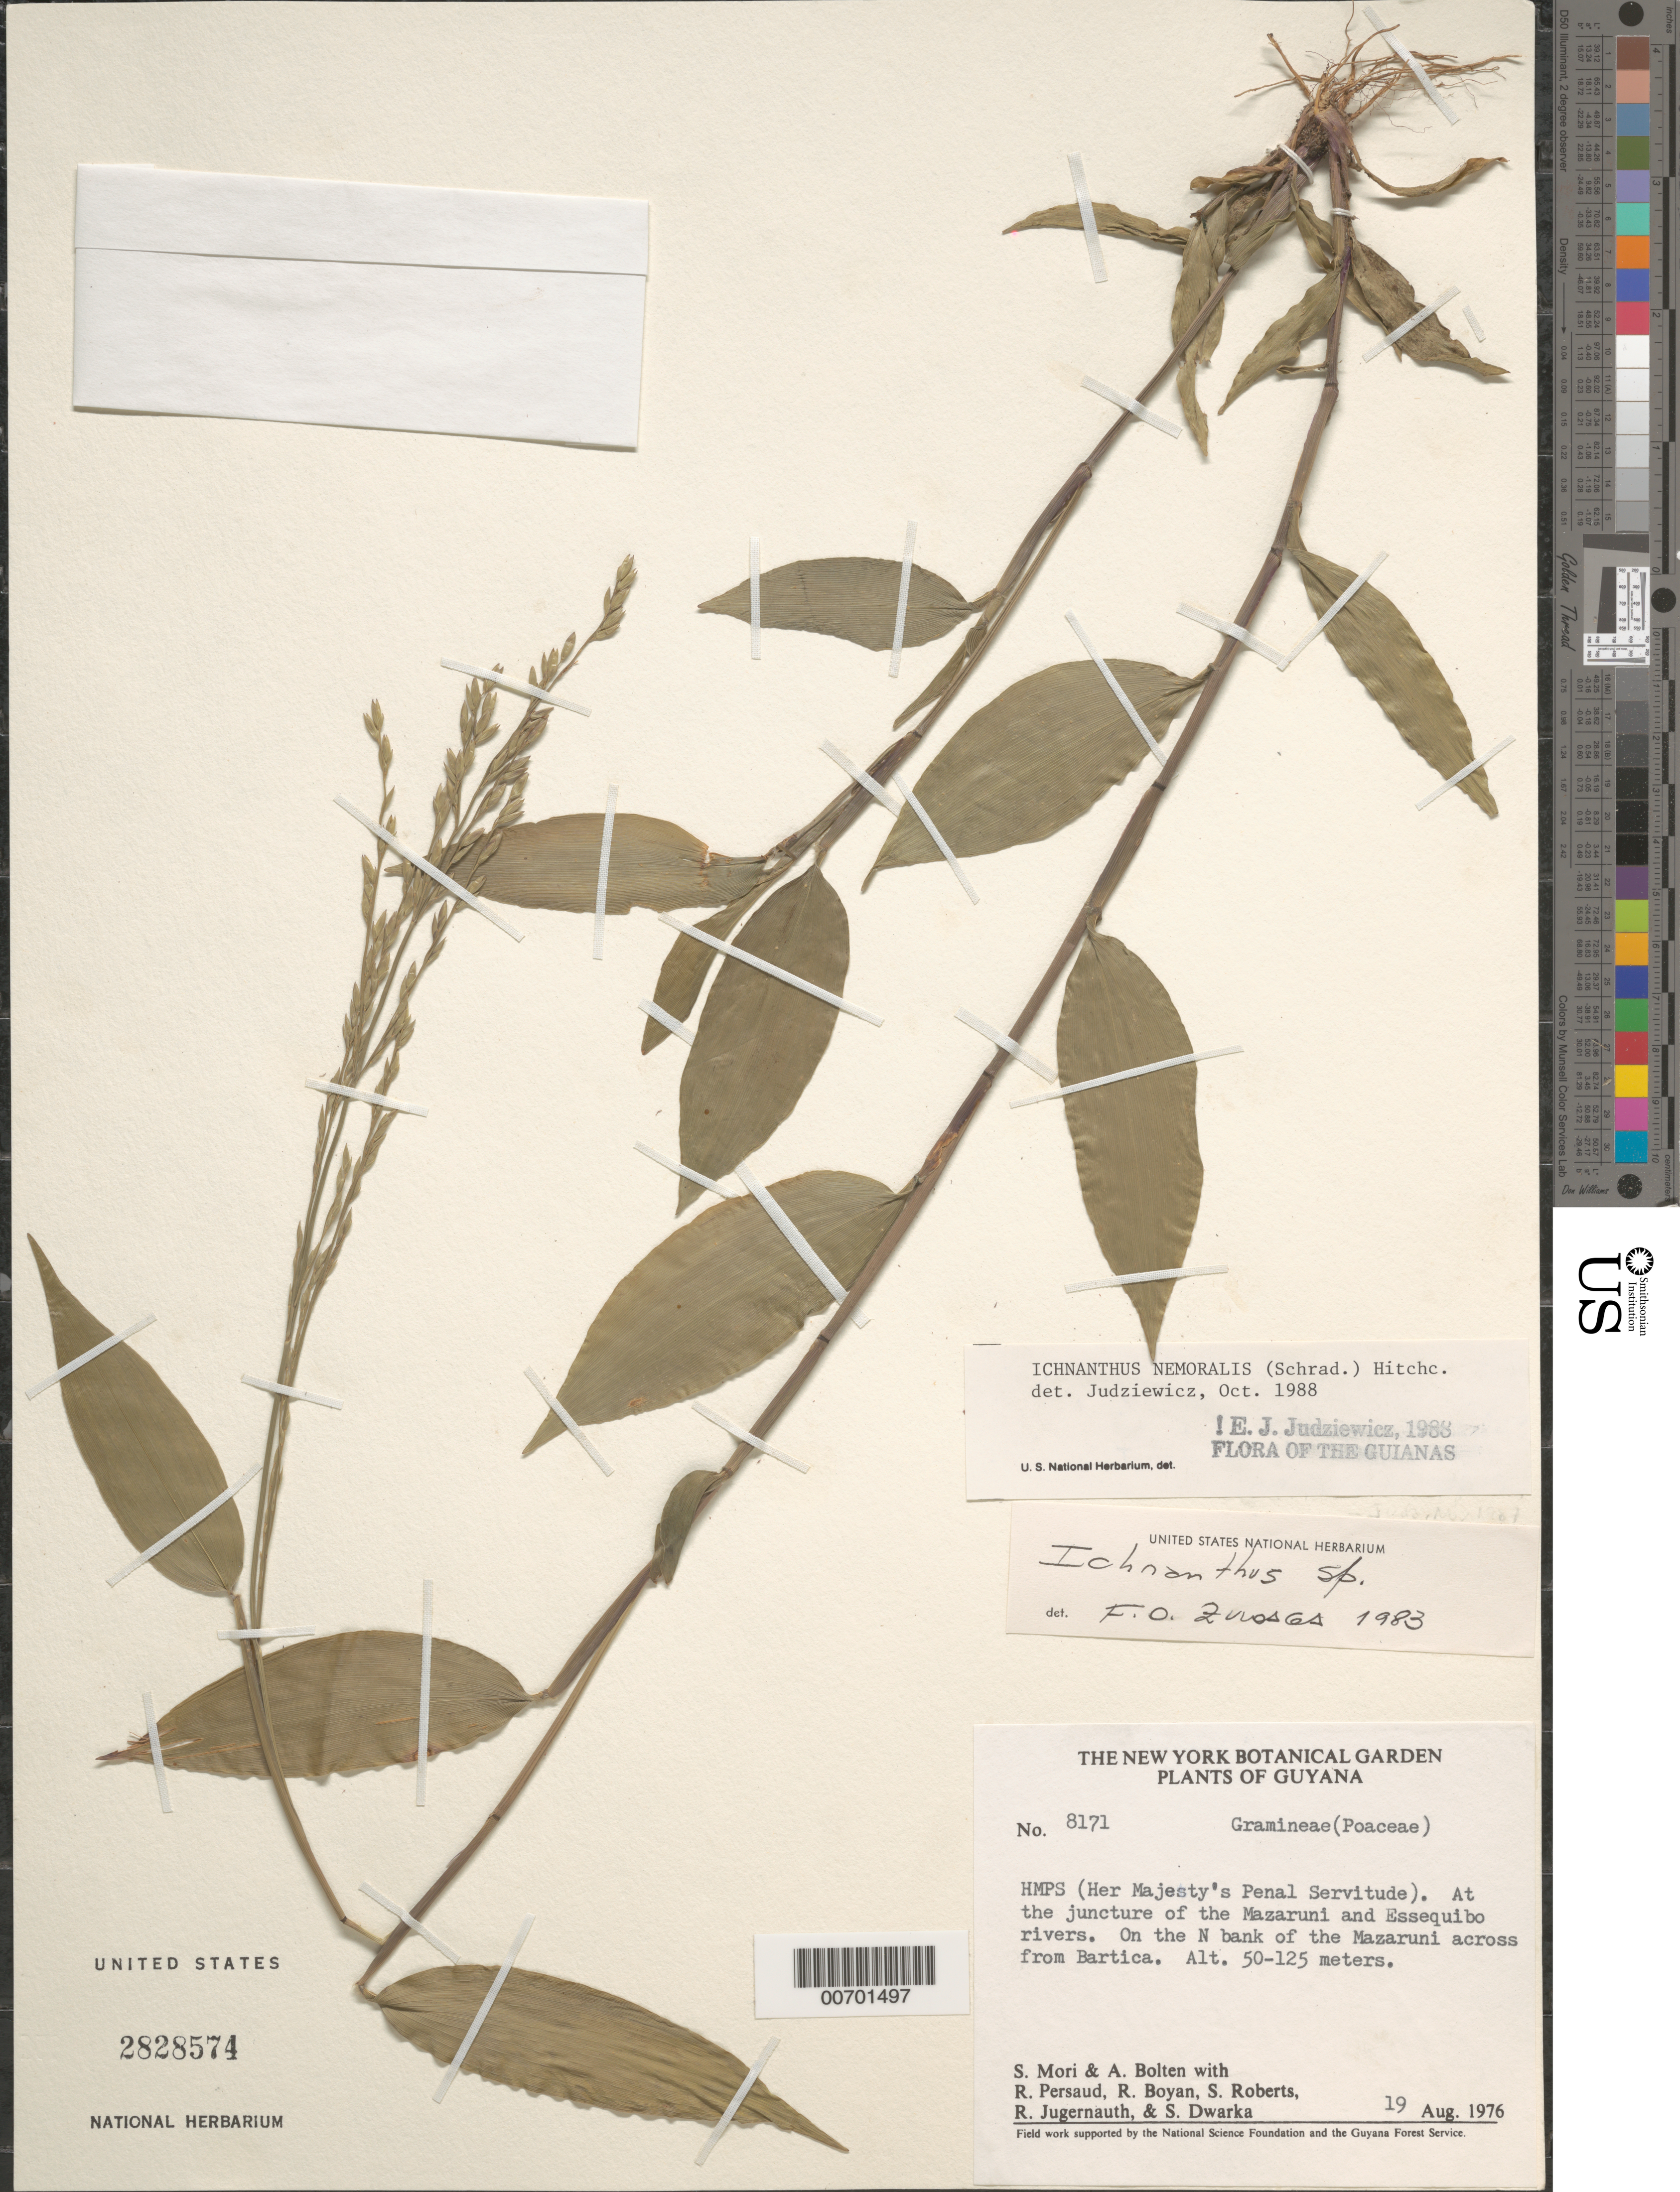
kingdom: Plantae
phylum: Tracheophyta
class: Liliopsida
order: Poales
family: Poaceae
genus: Ichnanthus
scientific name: Ichnanthus nemoralis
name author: (Schrad.) Hitchc. & Chase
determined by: Judziewicz, E. J.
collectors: S. Mori, A. Bolten, R. Persaud, R. Boyan, S. Roberts, R. Jugernauth & S. Dwarka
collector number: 8171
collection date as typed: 19-Aug-76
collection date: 1976-08-19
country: Guyana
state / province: Cuyuni-Mazaruni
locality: Mazaruni R., N bank across from Bartica; juncture of Mazaruni & Essequibo Rivers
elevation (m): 50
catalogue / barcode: US 2828574